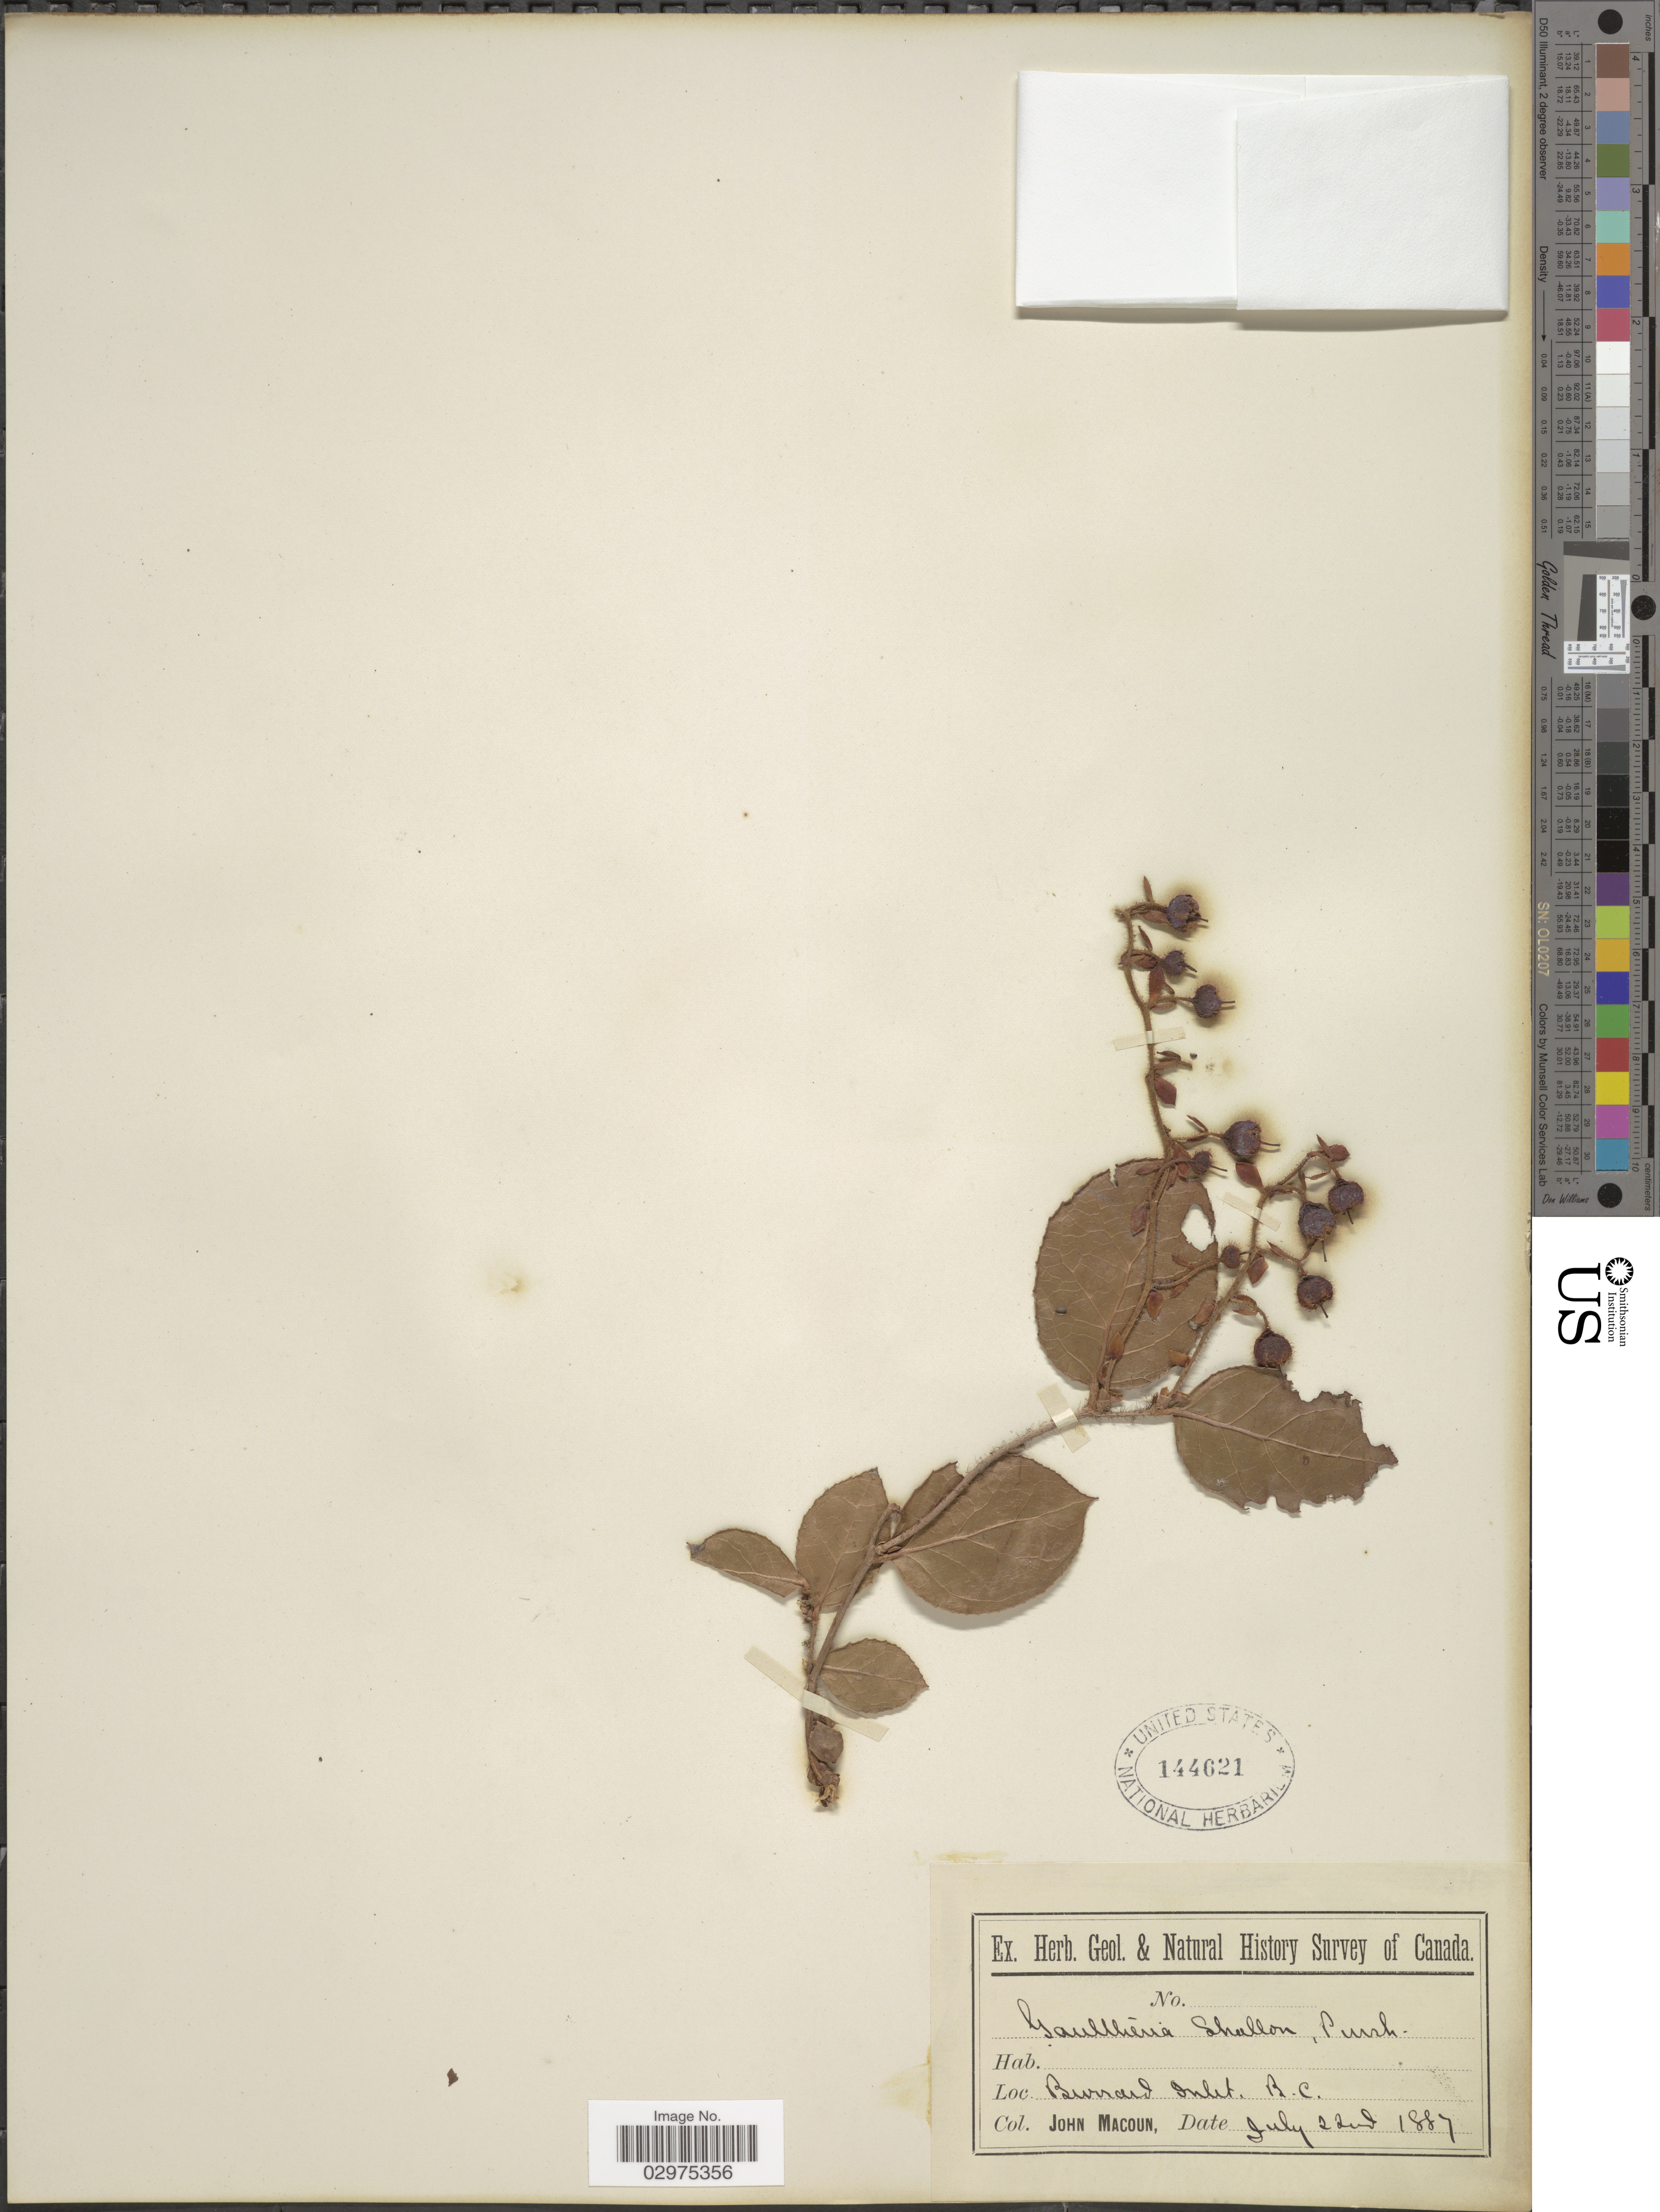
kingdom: Plantae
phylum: Tracheophyta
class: Magnoliopsida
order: Ericales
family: Ericaceae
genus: Gaultheria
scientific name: Gaultheria shallon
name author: Pursh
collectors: J. Macoun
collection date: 1887-07-22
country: Canada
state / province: British Columbia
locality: Burrard Inlet. B. C.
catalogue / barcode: US 144621